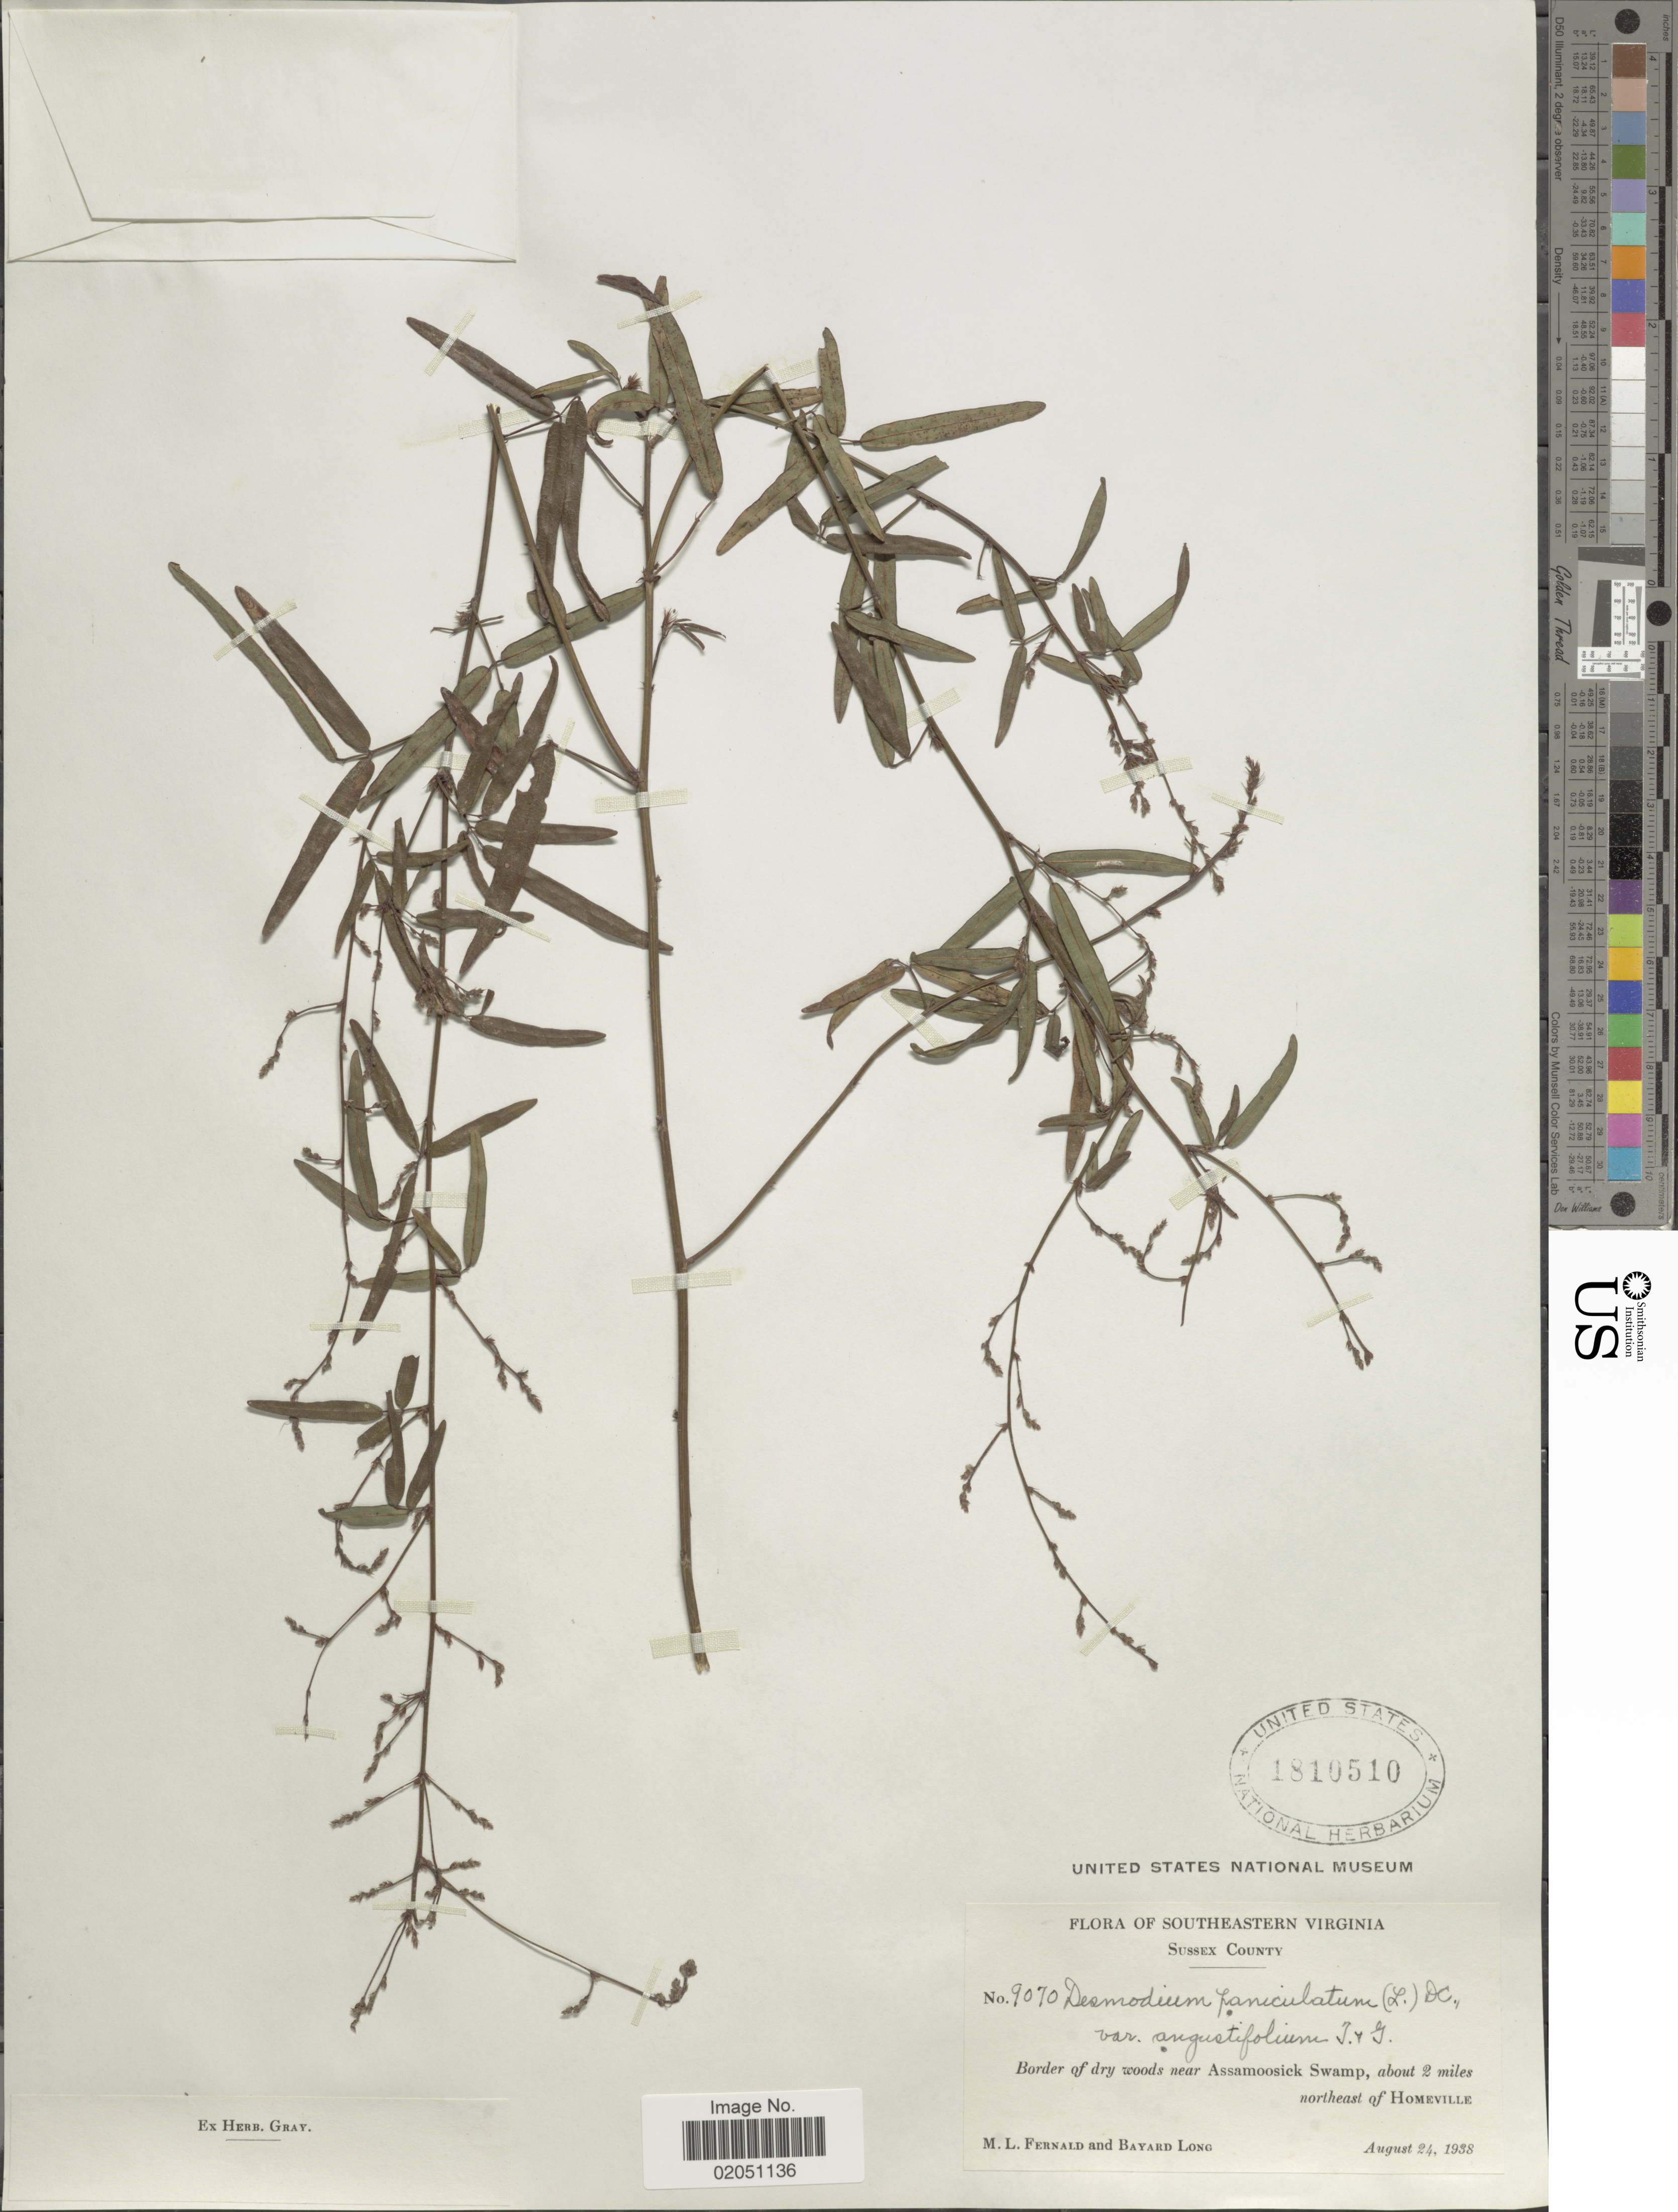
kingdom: Plantae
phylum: Tracheophyta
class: Magnoliopsida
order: Fabales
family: Fabaceae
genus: Desmodium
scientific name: Desmodium paniculatum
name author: (L.) DC.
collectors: M. L. Fernald & B. Long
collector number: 9070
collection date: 1938-08-24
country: United States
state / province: Virginia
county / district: Sussex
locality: Southeastern Virginia, Sussex County, Borde of dry woods near Assamoosick Swamp, about 2 miles northeast of Homeville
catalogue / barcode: US 1810510